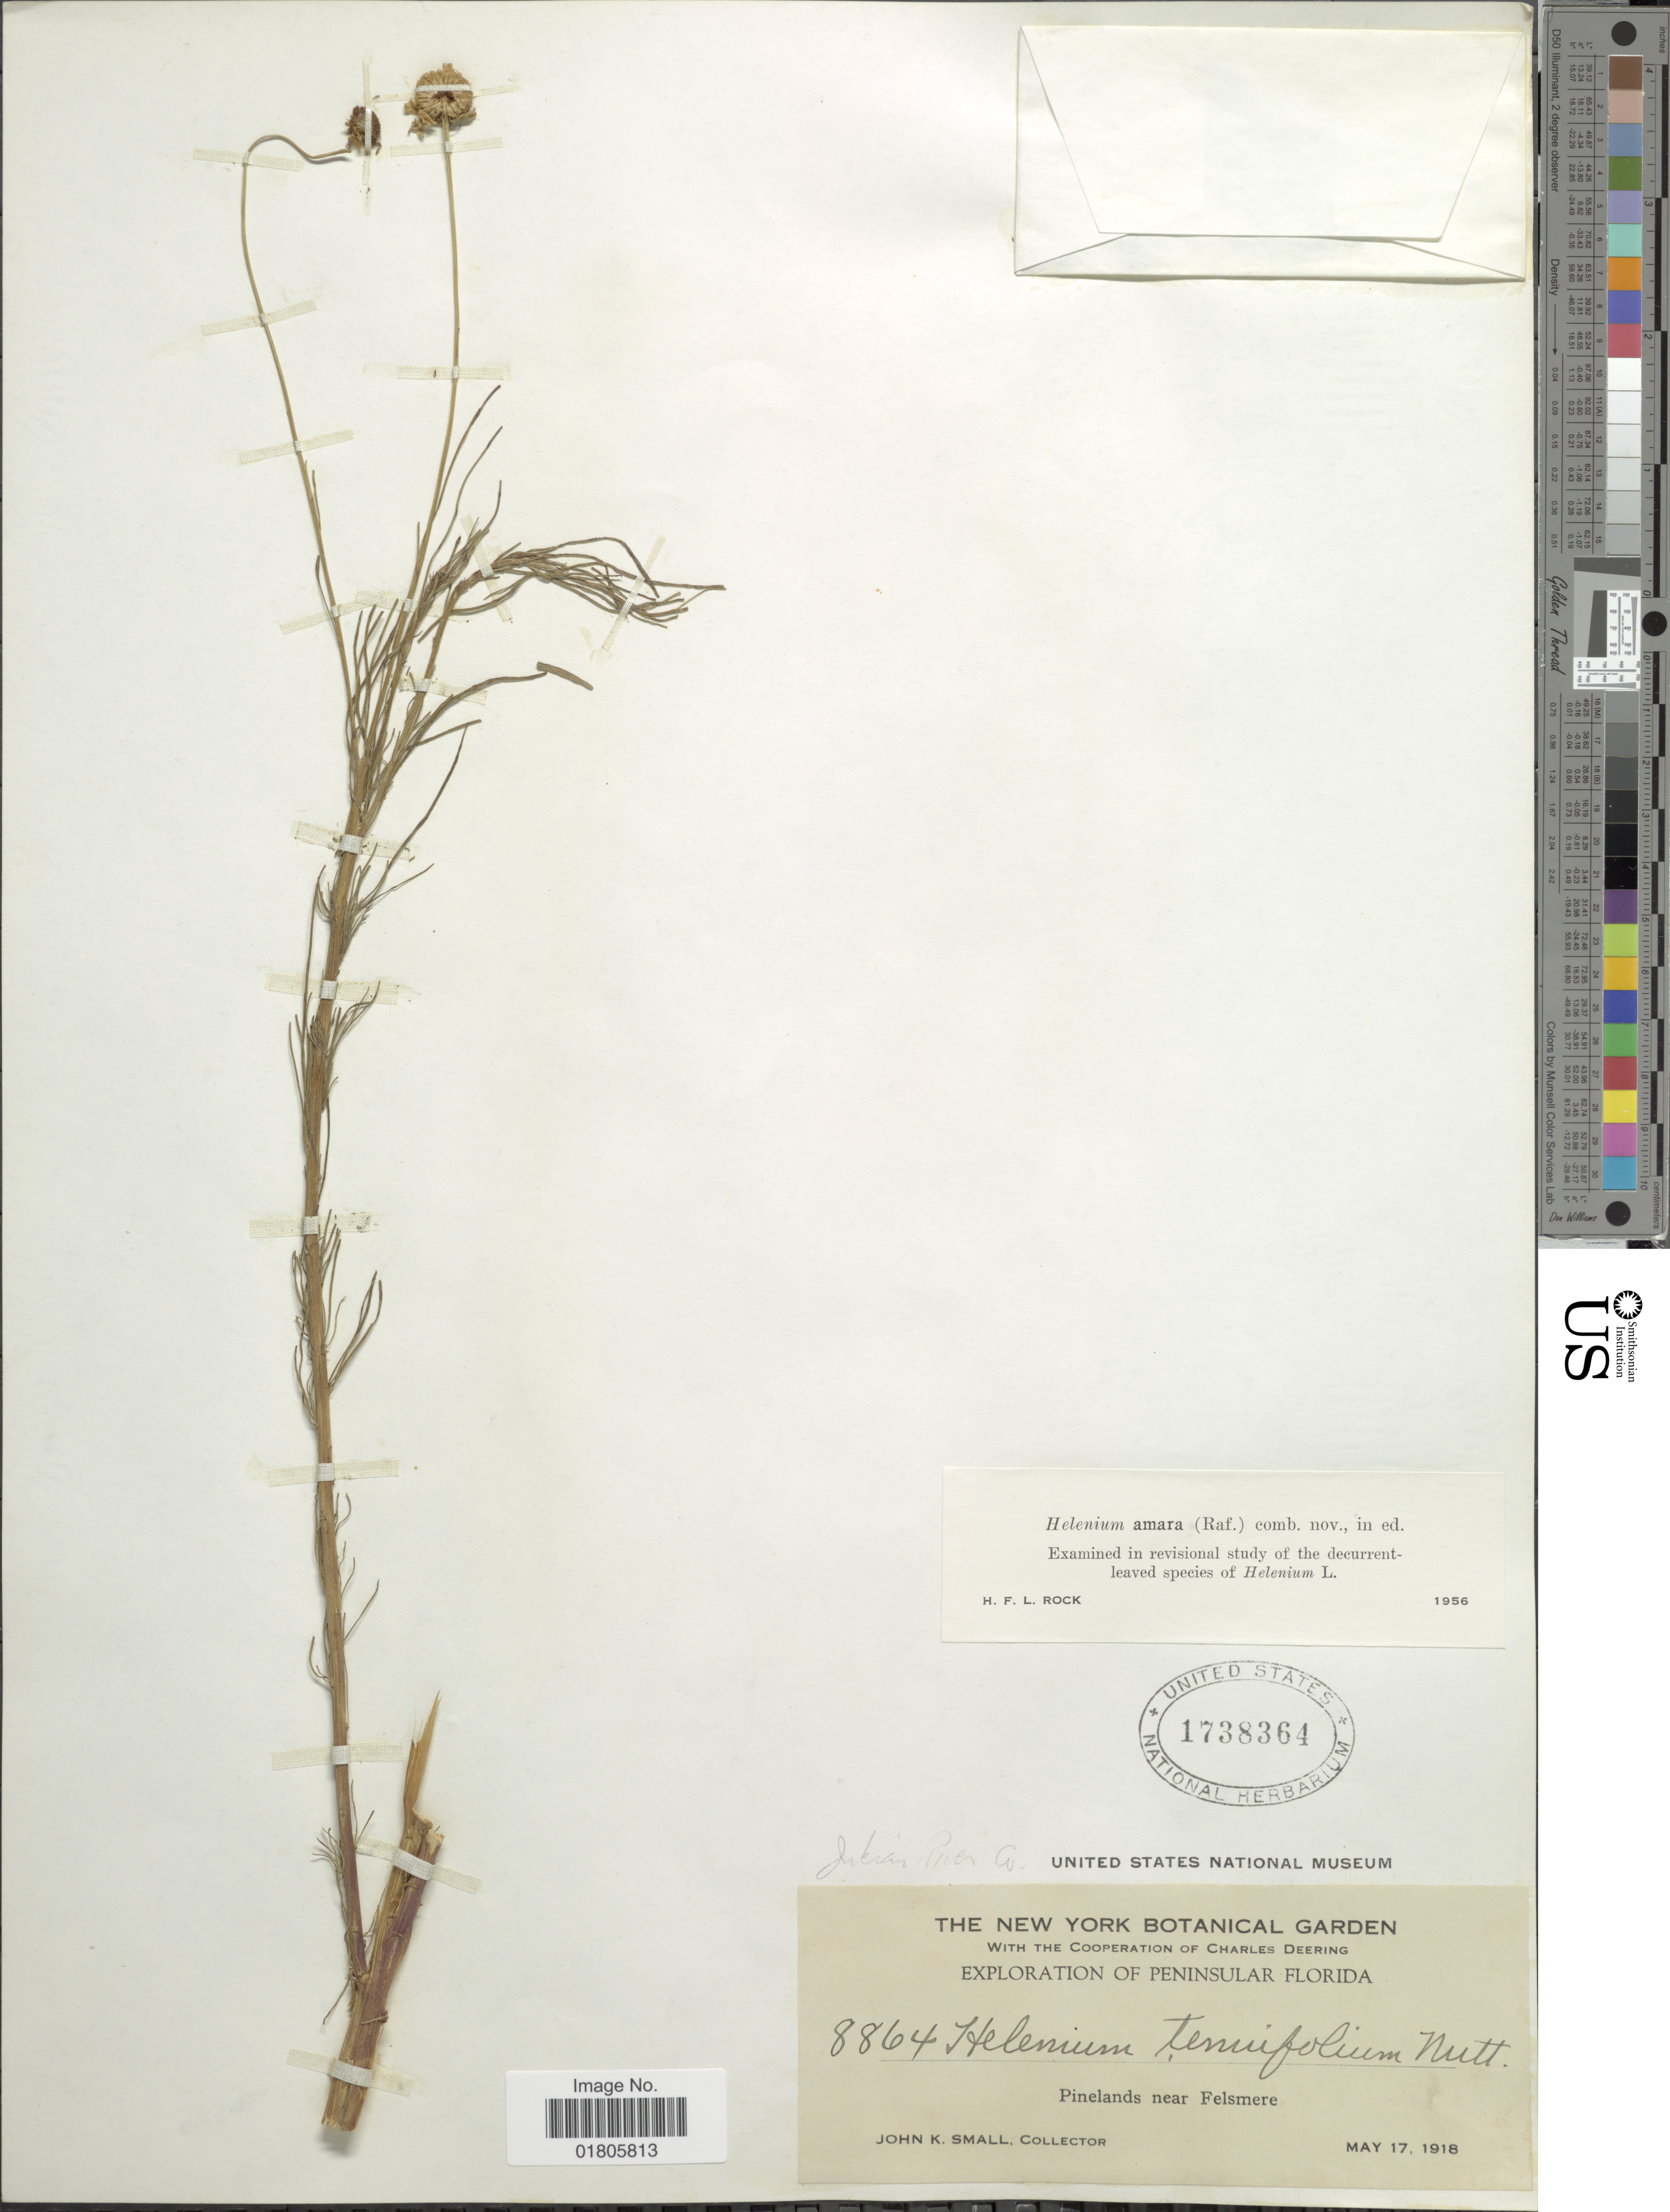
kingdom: Plantae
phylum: Tracheophyta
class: Magnoliopsida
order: Asterales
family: Asteraceae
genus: Helenium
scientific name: Helenium amarum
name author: (Raf.) H. Rock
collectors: J. K. Small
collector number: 8864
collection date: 1918-05-17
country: United States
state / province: Florida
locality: Pinelands near Felsmere. Indian River Co.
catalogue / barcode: US 1738364